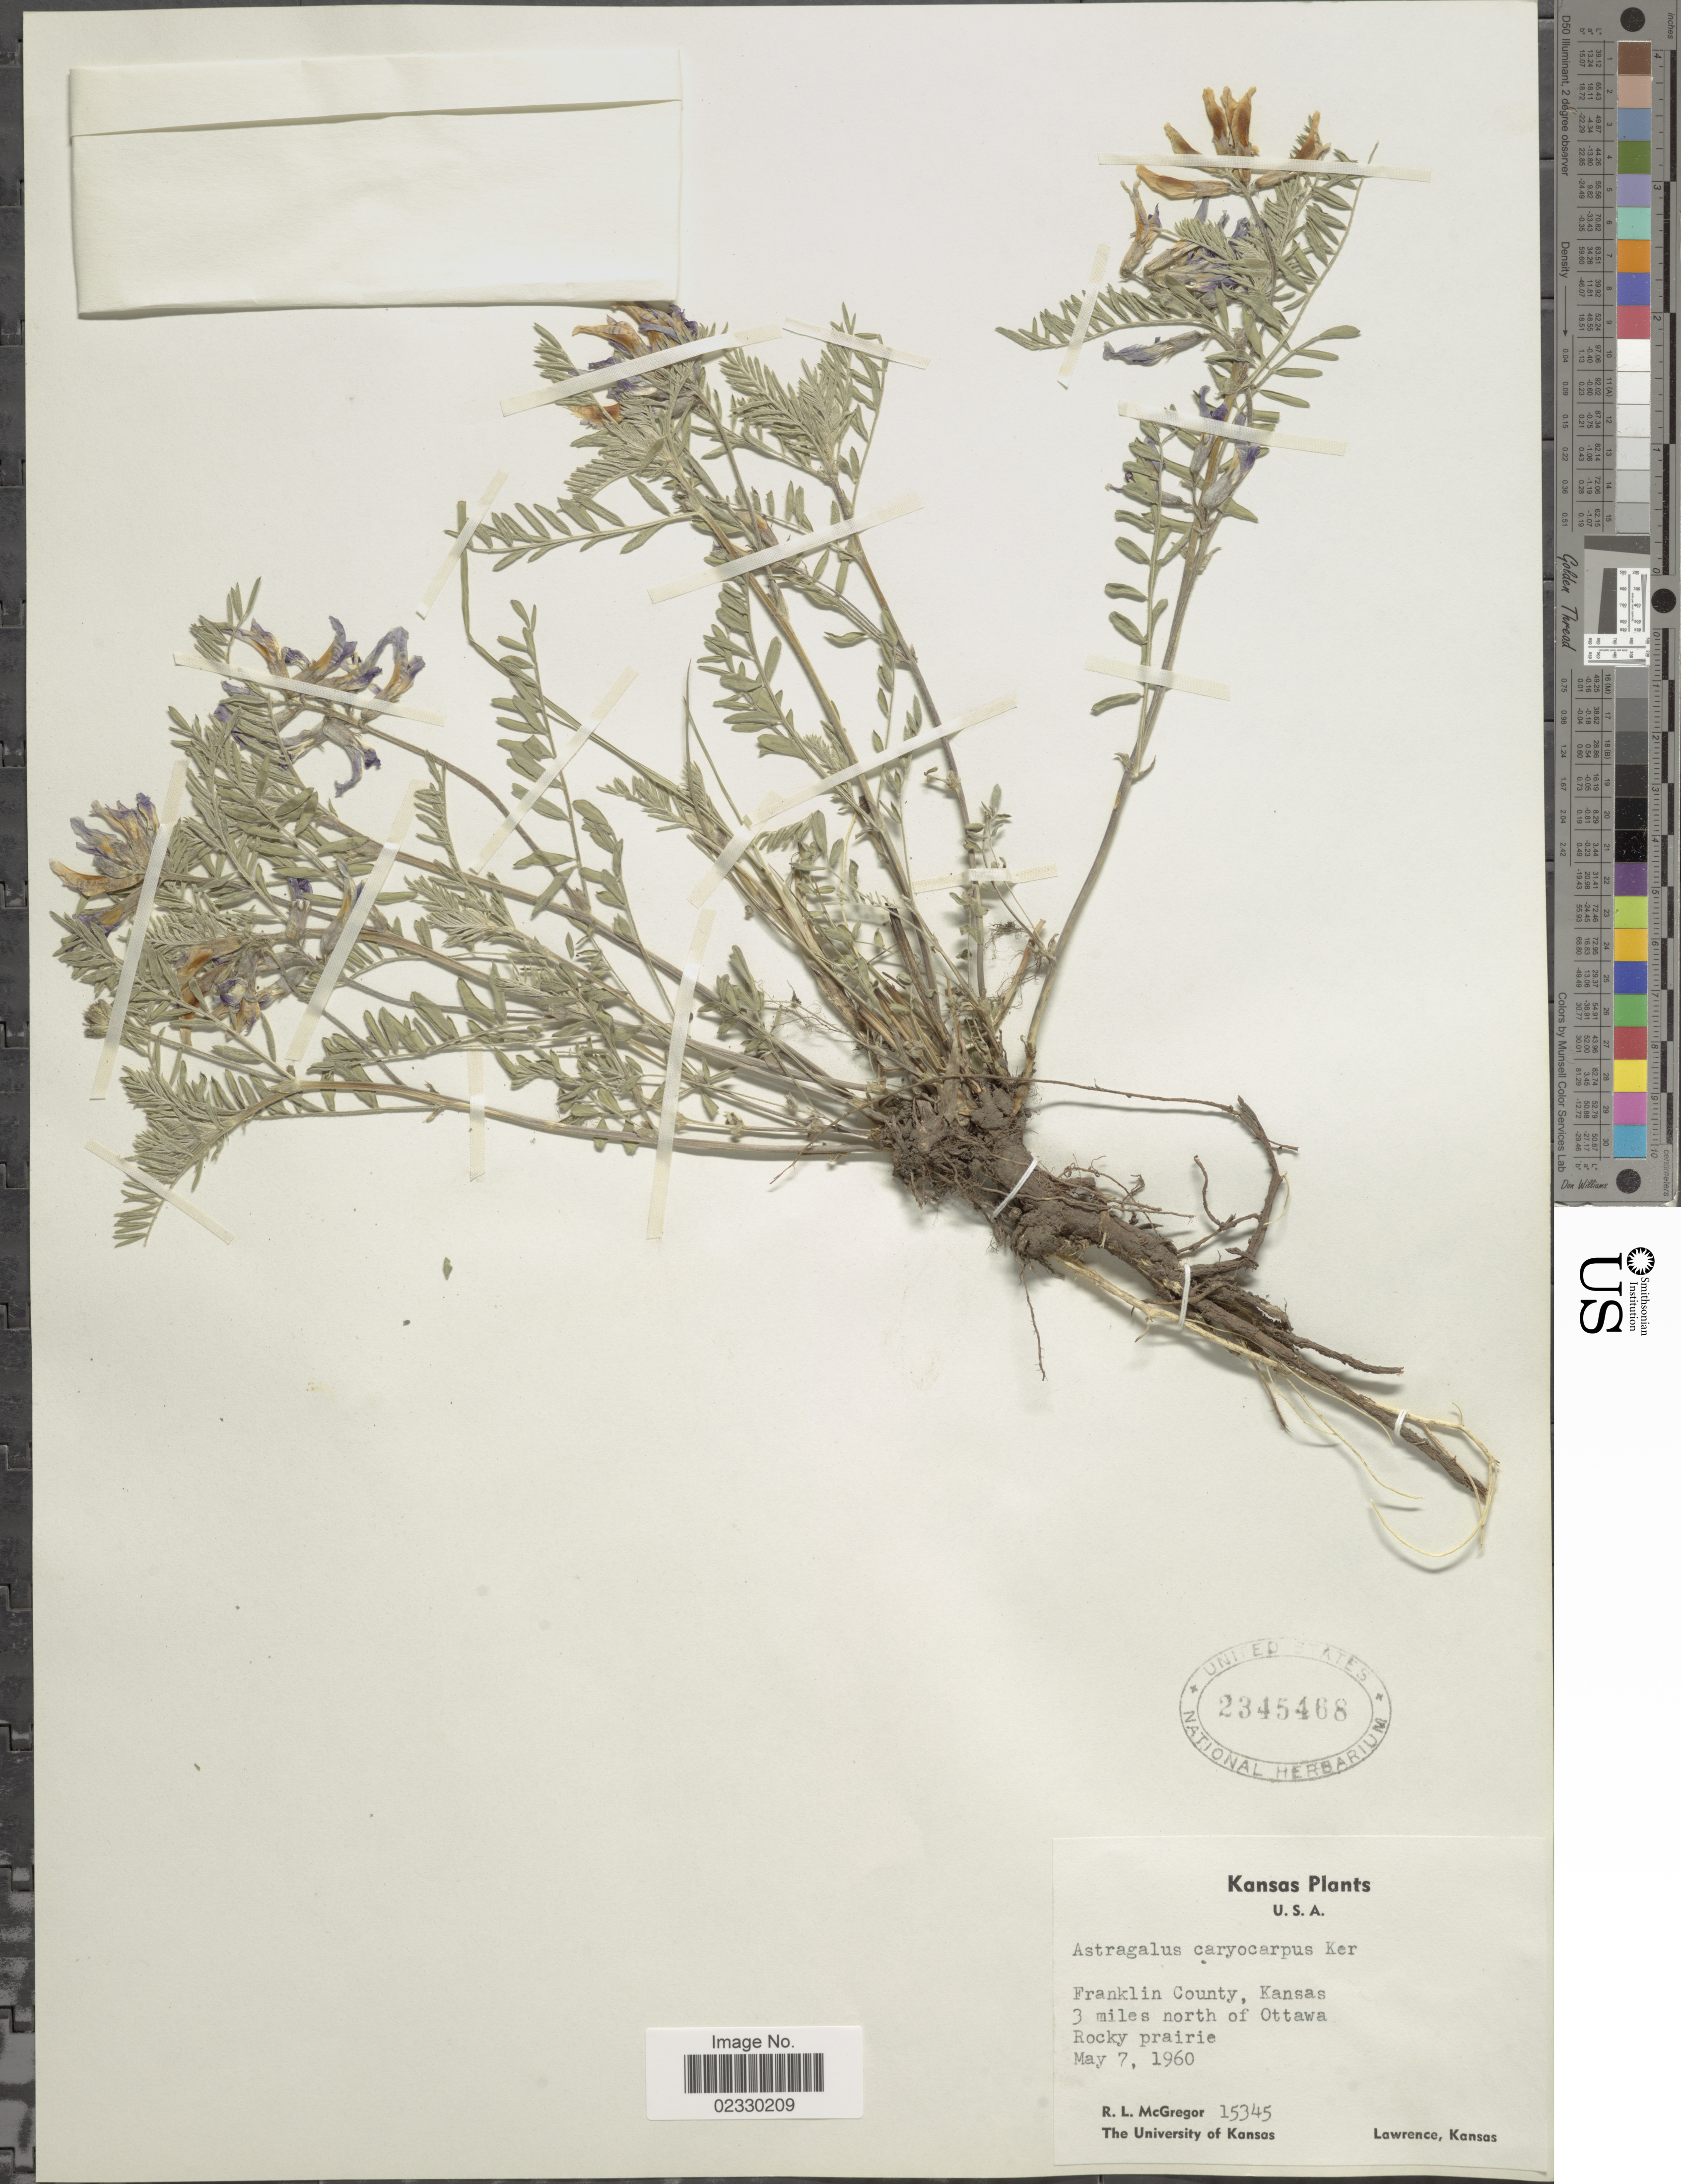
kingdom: Plantae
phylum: Tracheophyta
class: Magnoliopsida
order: Fabales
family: Fabaceae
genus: Astragalus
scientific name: Astragalus crassicarpus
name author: Nutt.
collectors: R. McGregor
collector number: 15345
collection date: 1960-05-07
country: United States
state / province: Kansas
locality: Franklin County, 3 miles north of Ottawa, Rocky prairie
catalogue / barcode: US 2345468